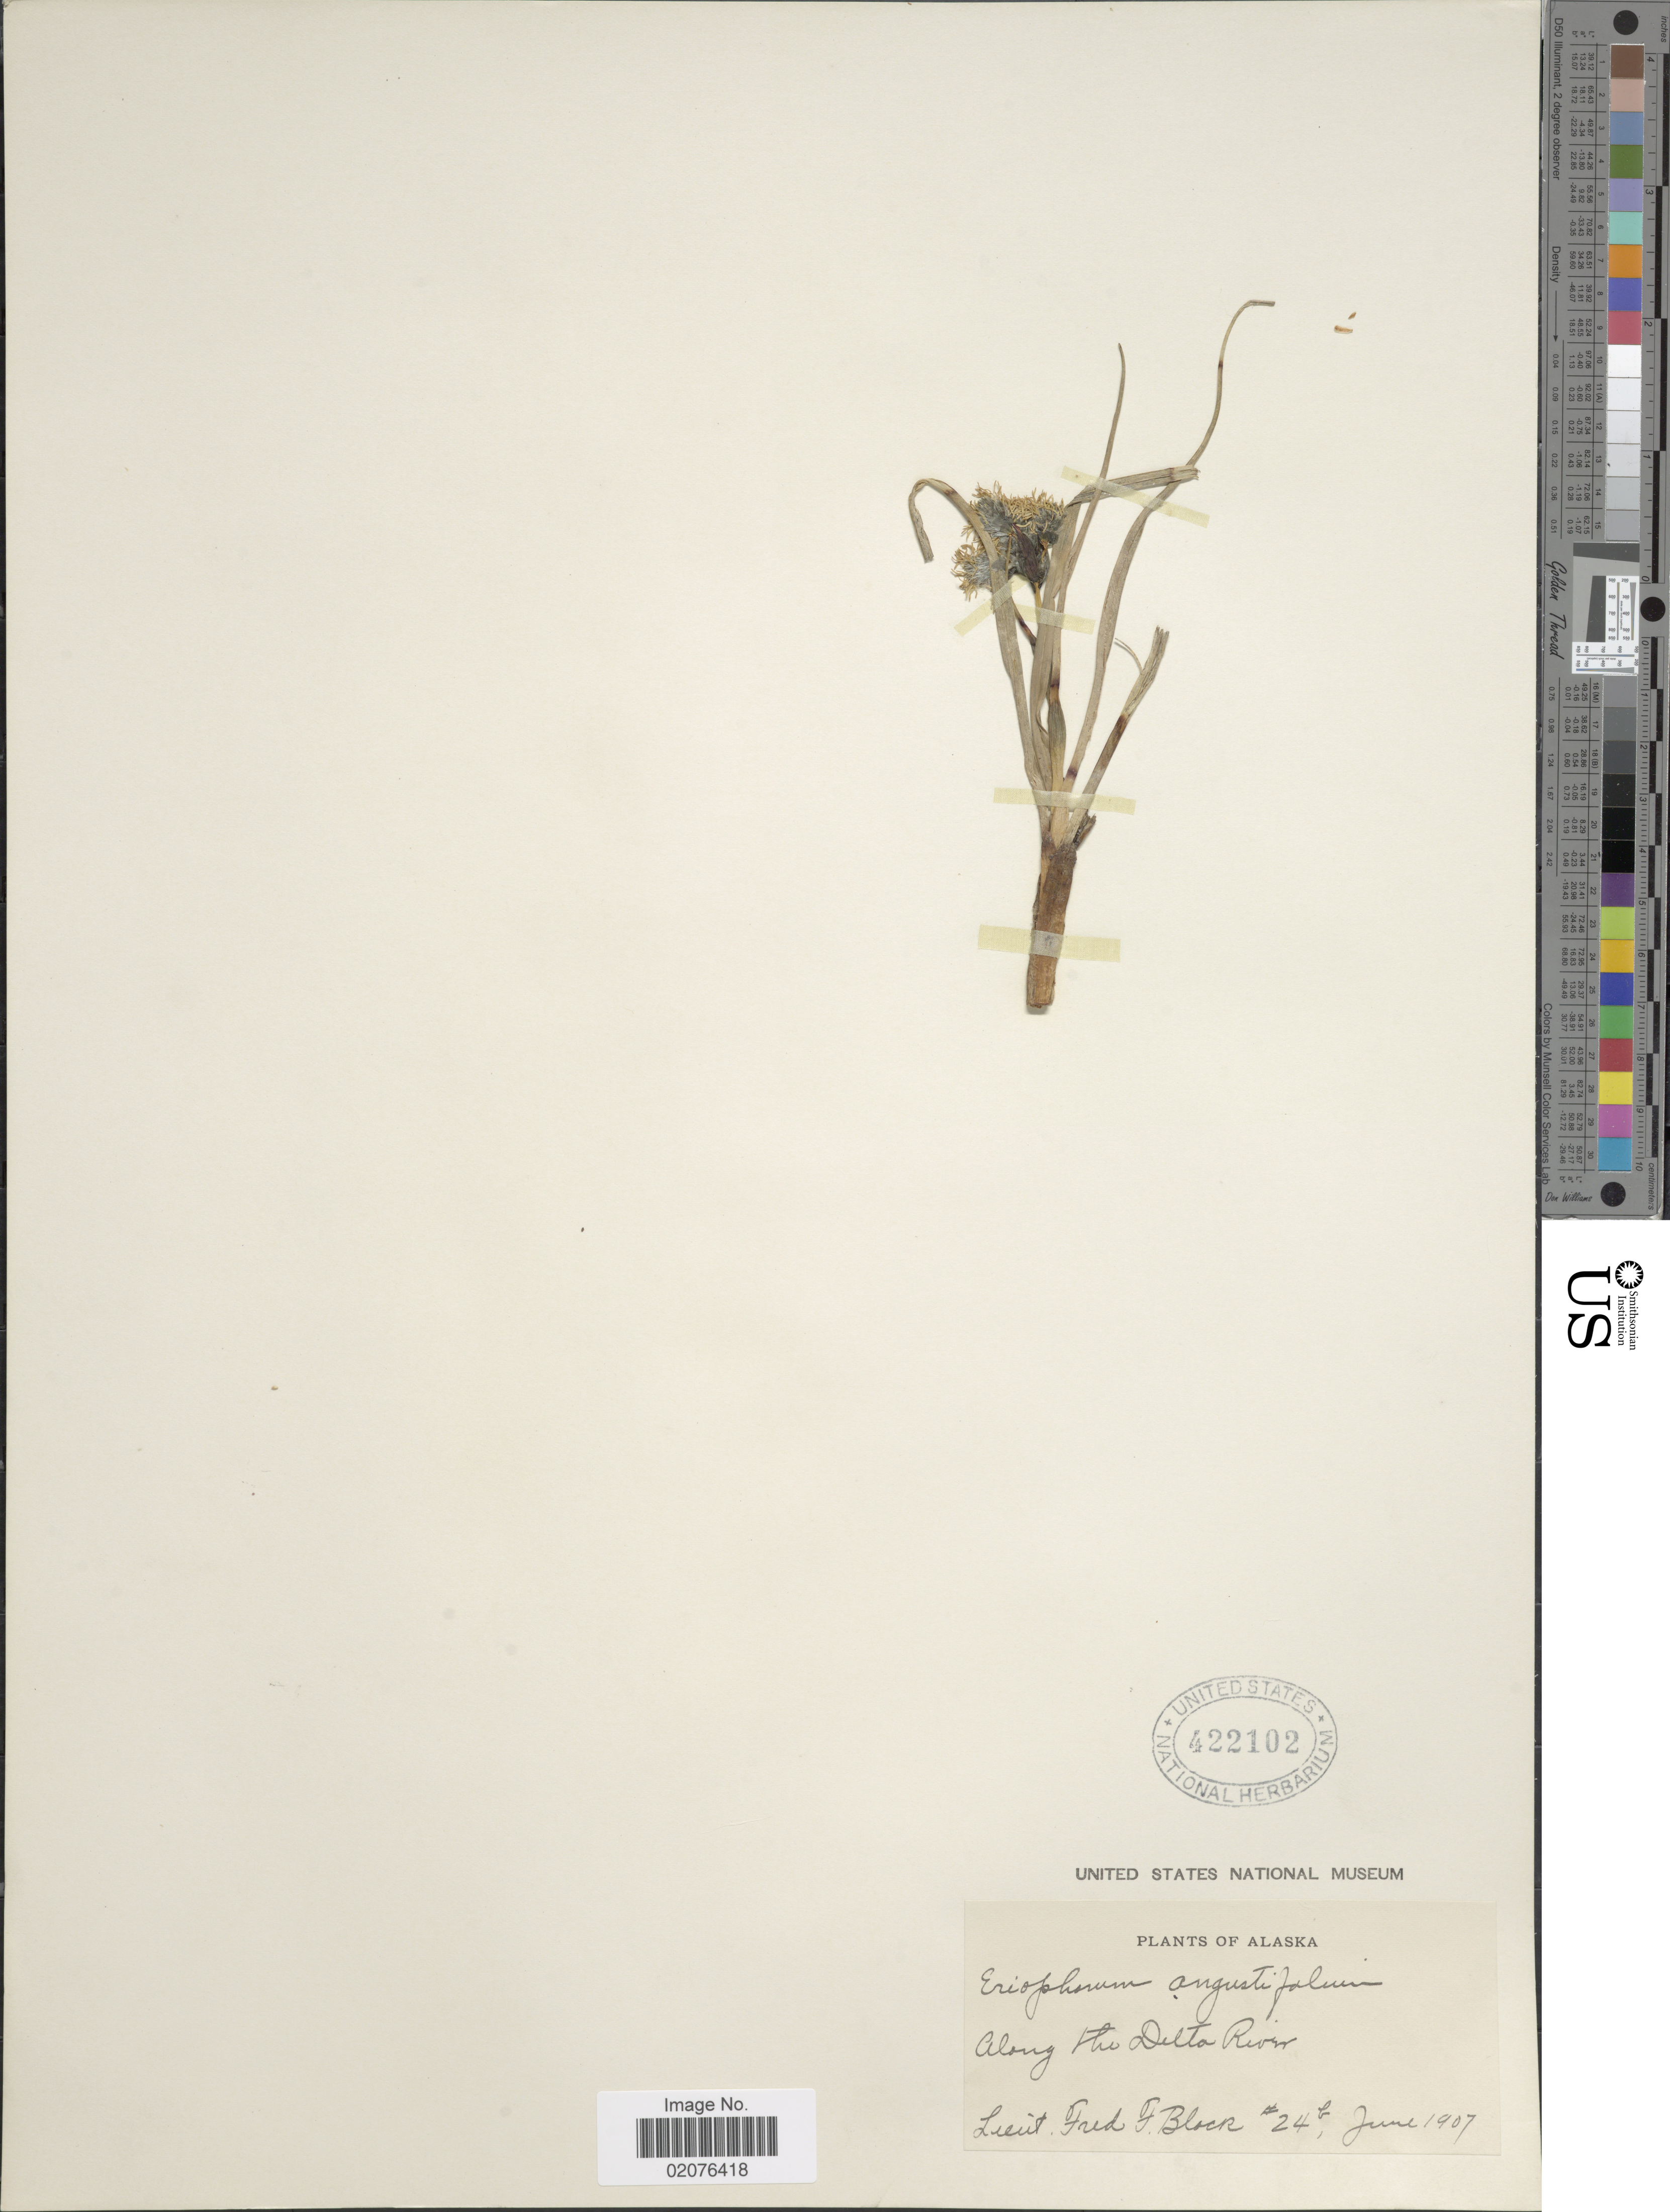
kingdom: Plantae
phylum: Tracheophyta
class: Liliopsida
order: Poales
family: Cyperaceae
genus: Eriophorum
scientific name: Eriophorum angustifolium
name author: Honck.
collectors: F. Black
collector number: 24b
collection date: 1907-06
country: United States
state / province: Alaska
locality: Along the Delta River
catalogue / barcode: US 422102